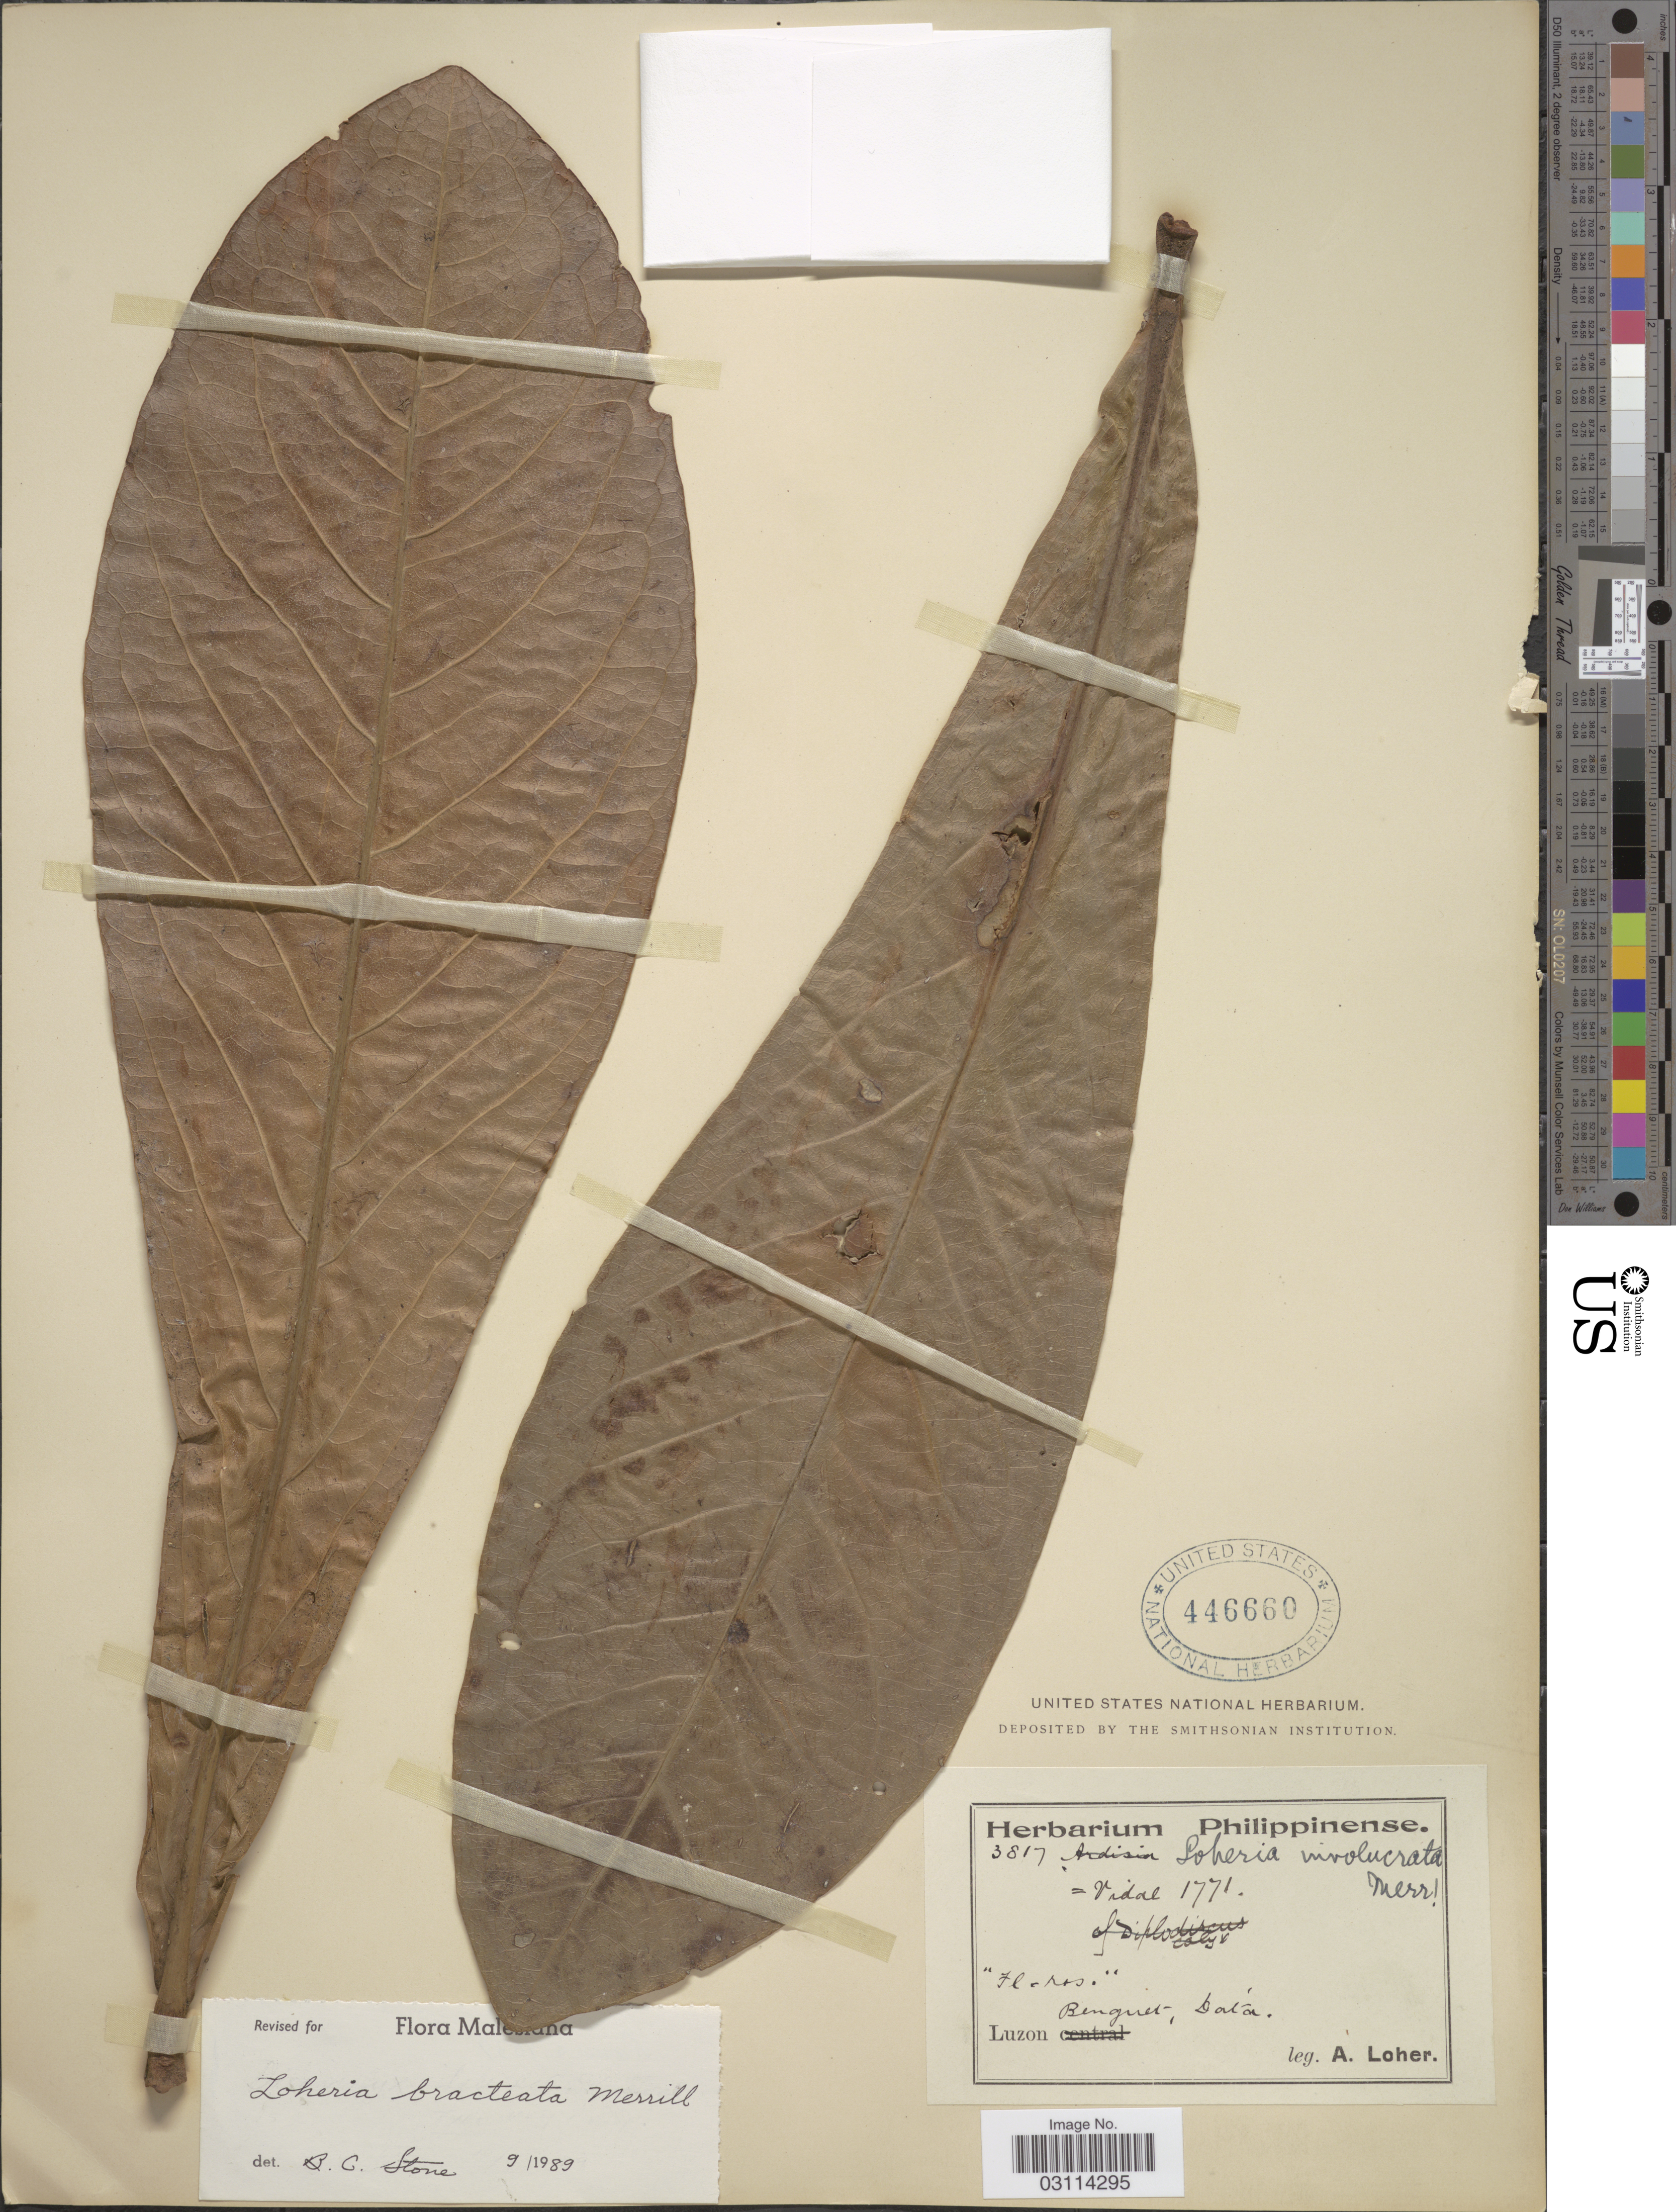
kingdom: Plantae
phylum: Tracheophyta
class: Magnoliopsida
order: Ericales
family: Primulaceae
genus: Loheria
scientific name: Loheria bracteata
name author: Merr.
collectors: A. Loher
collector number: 3817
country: Philippines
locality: Luzon, Benguet, Datá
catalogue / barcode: US 446660